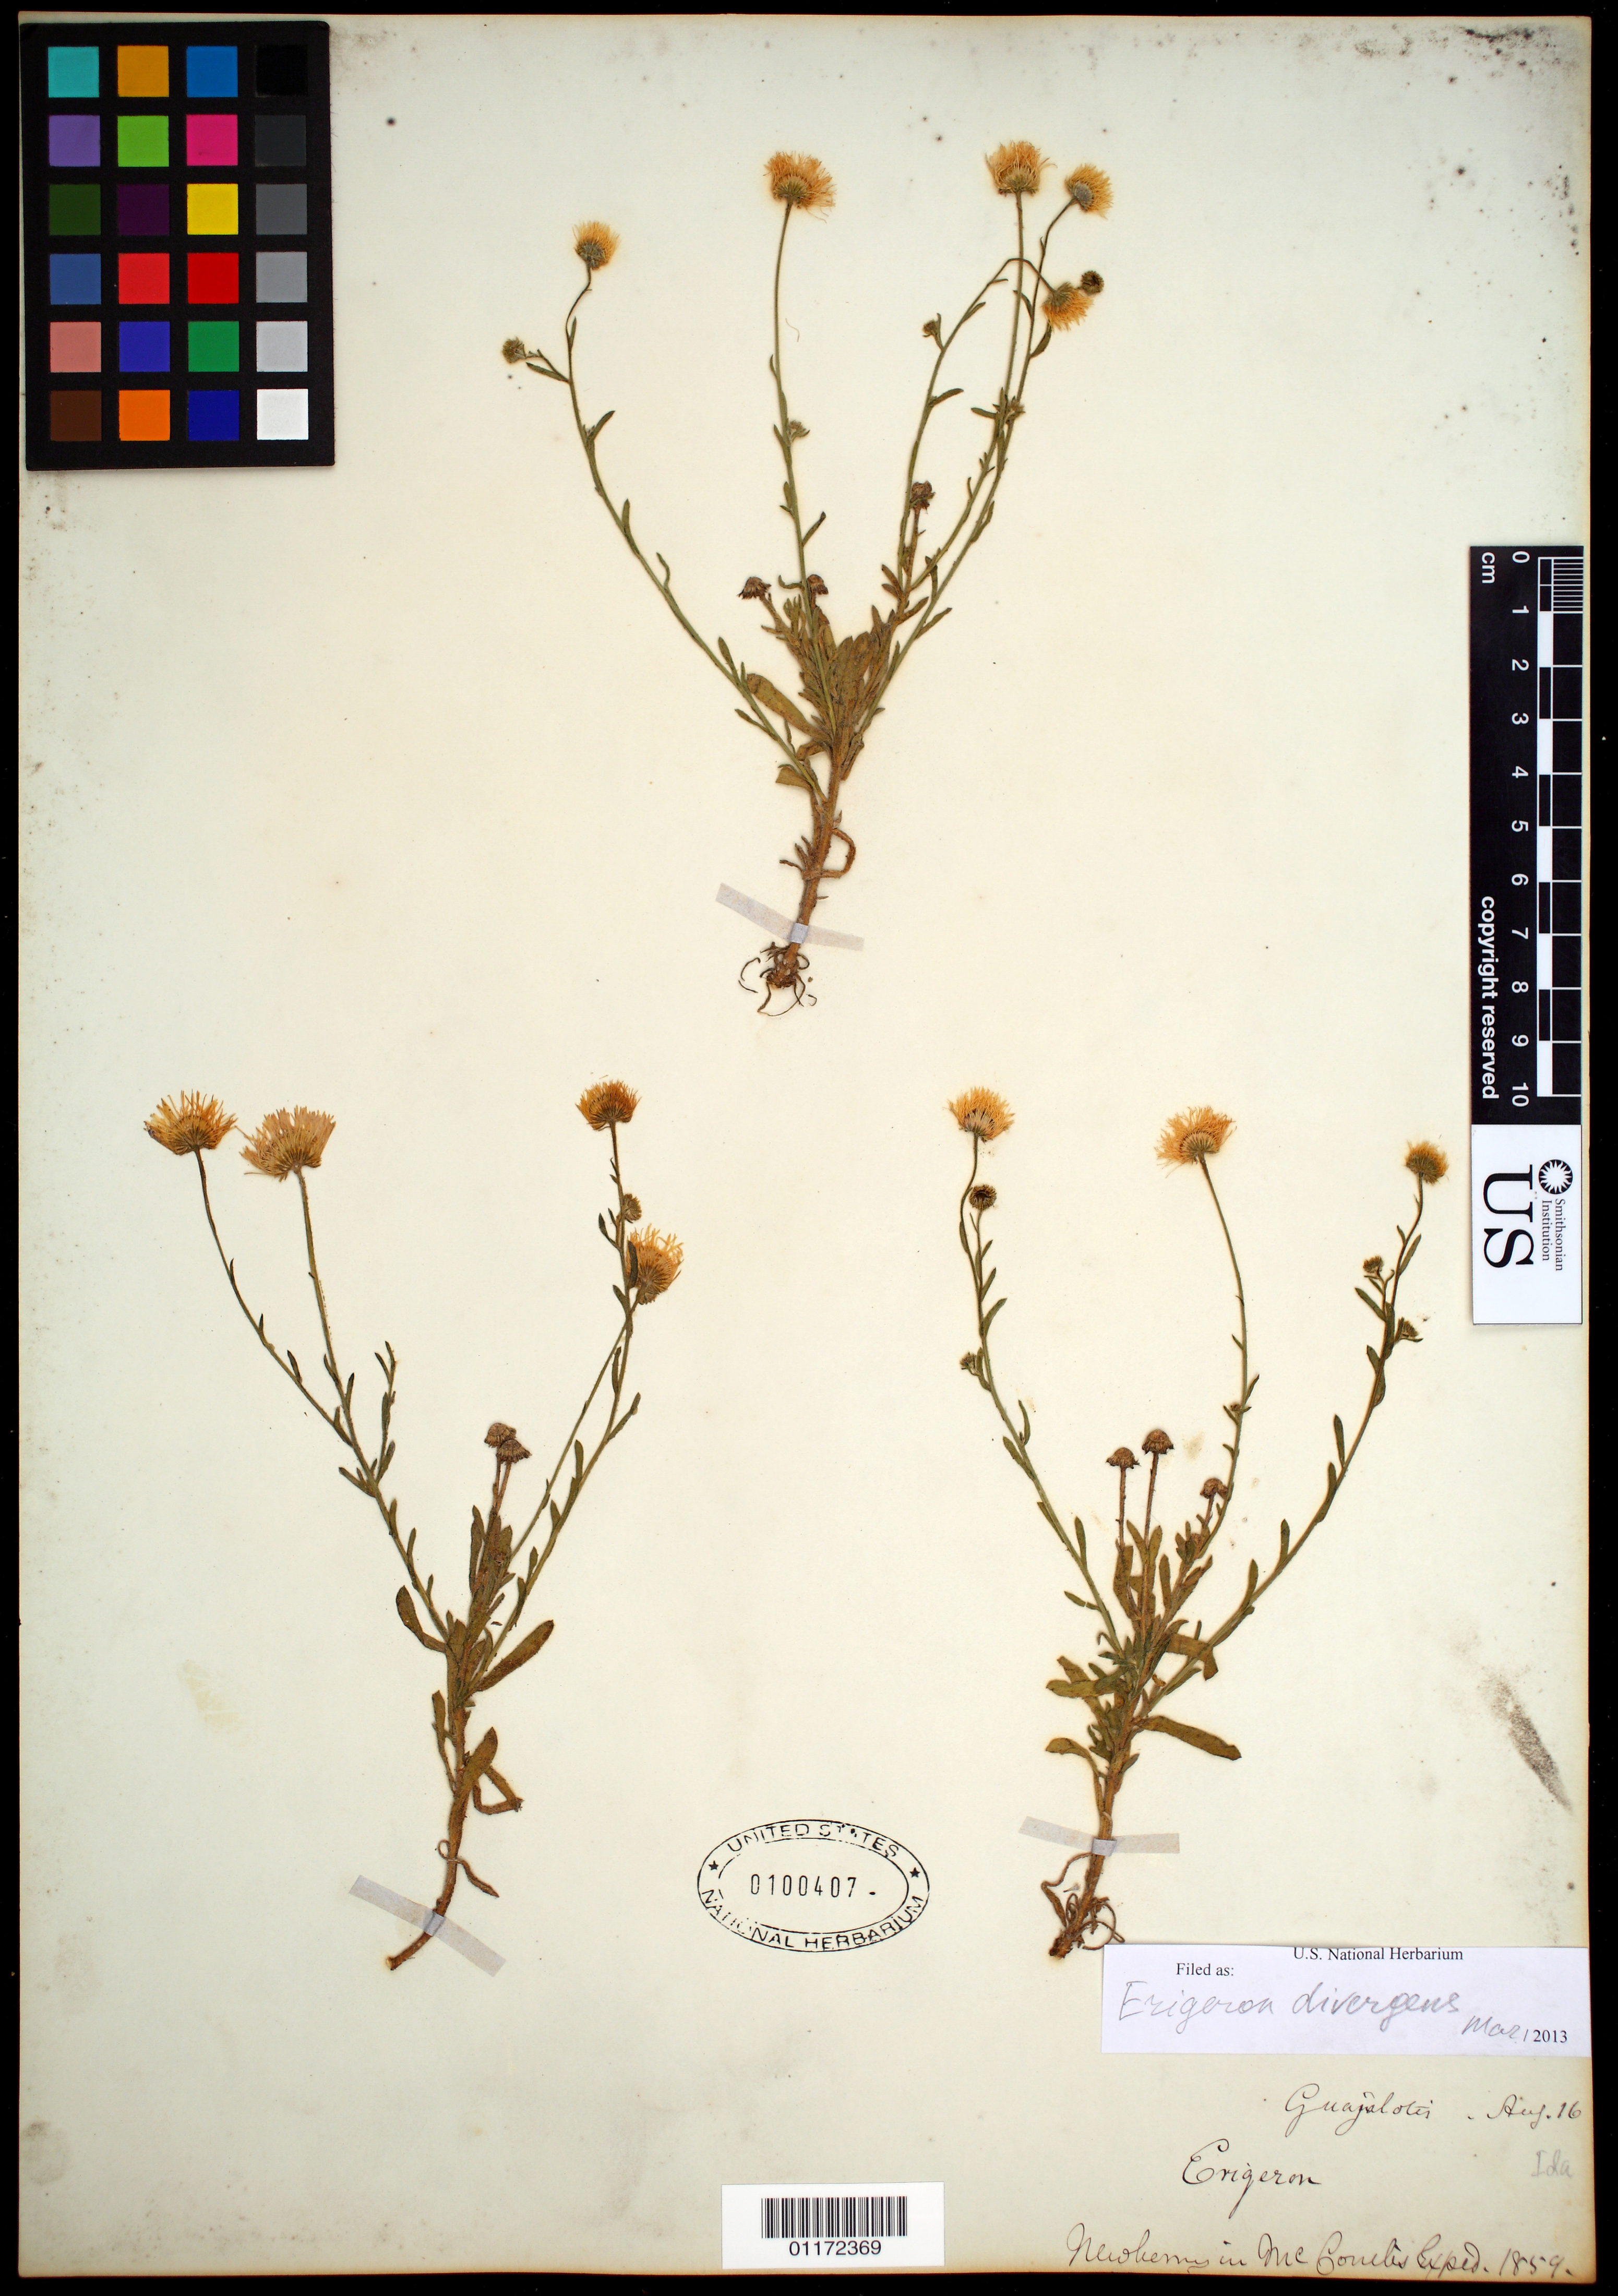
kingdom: Plantae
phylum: Tracheophyta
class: Magnoliopsida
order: Asterales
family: Asteraceae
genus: Erigeron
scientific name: Erigeron divergens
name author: Torr. & A. Gray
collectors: J. S. Newberry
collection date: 1859-08-20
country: United States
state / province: Idaho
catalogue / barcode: US 100407